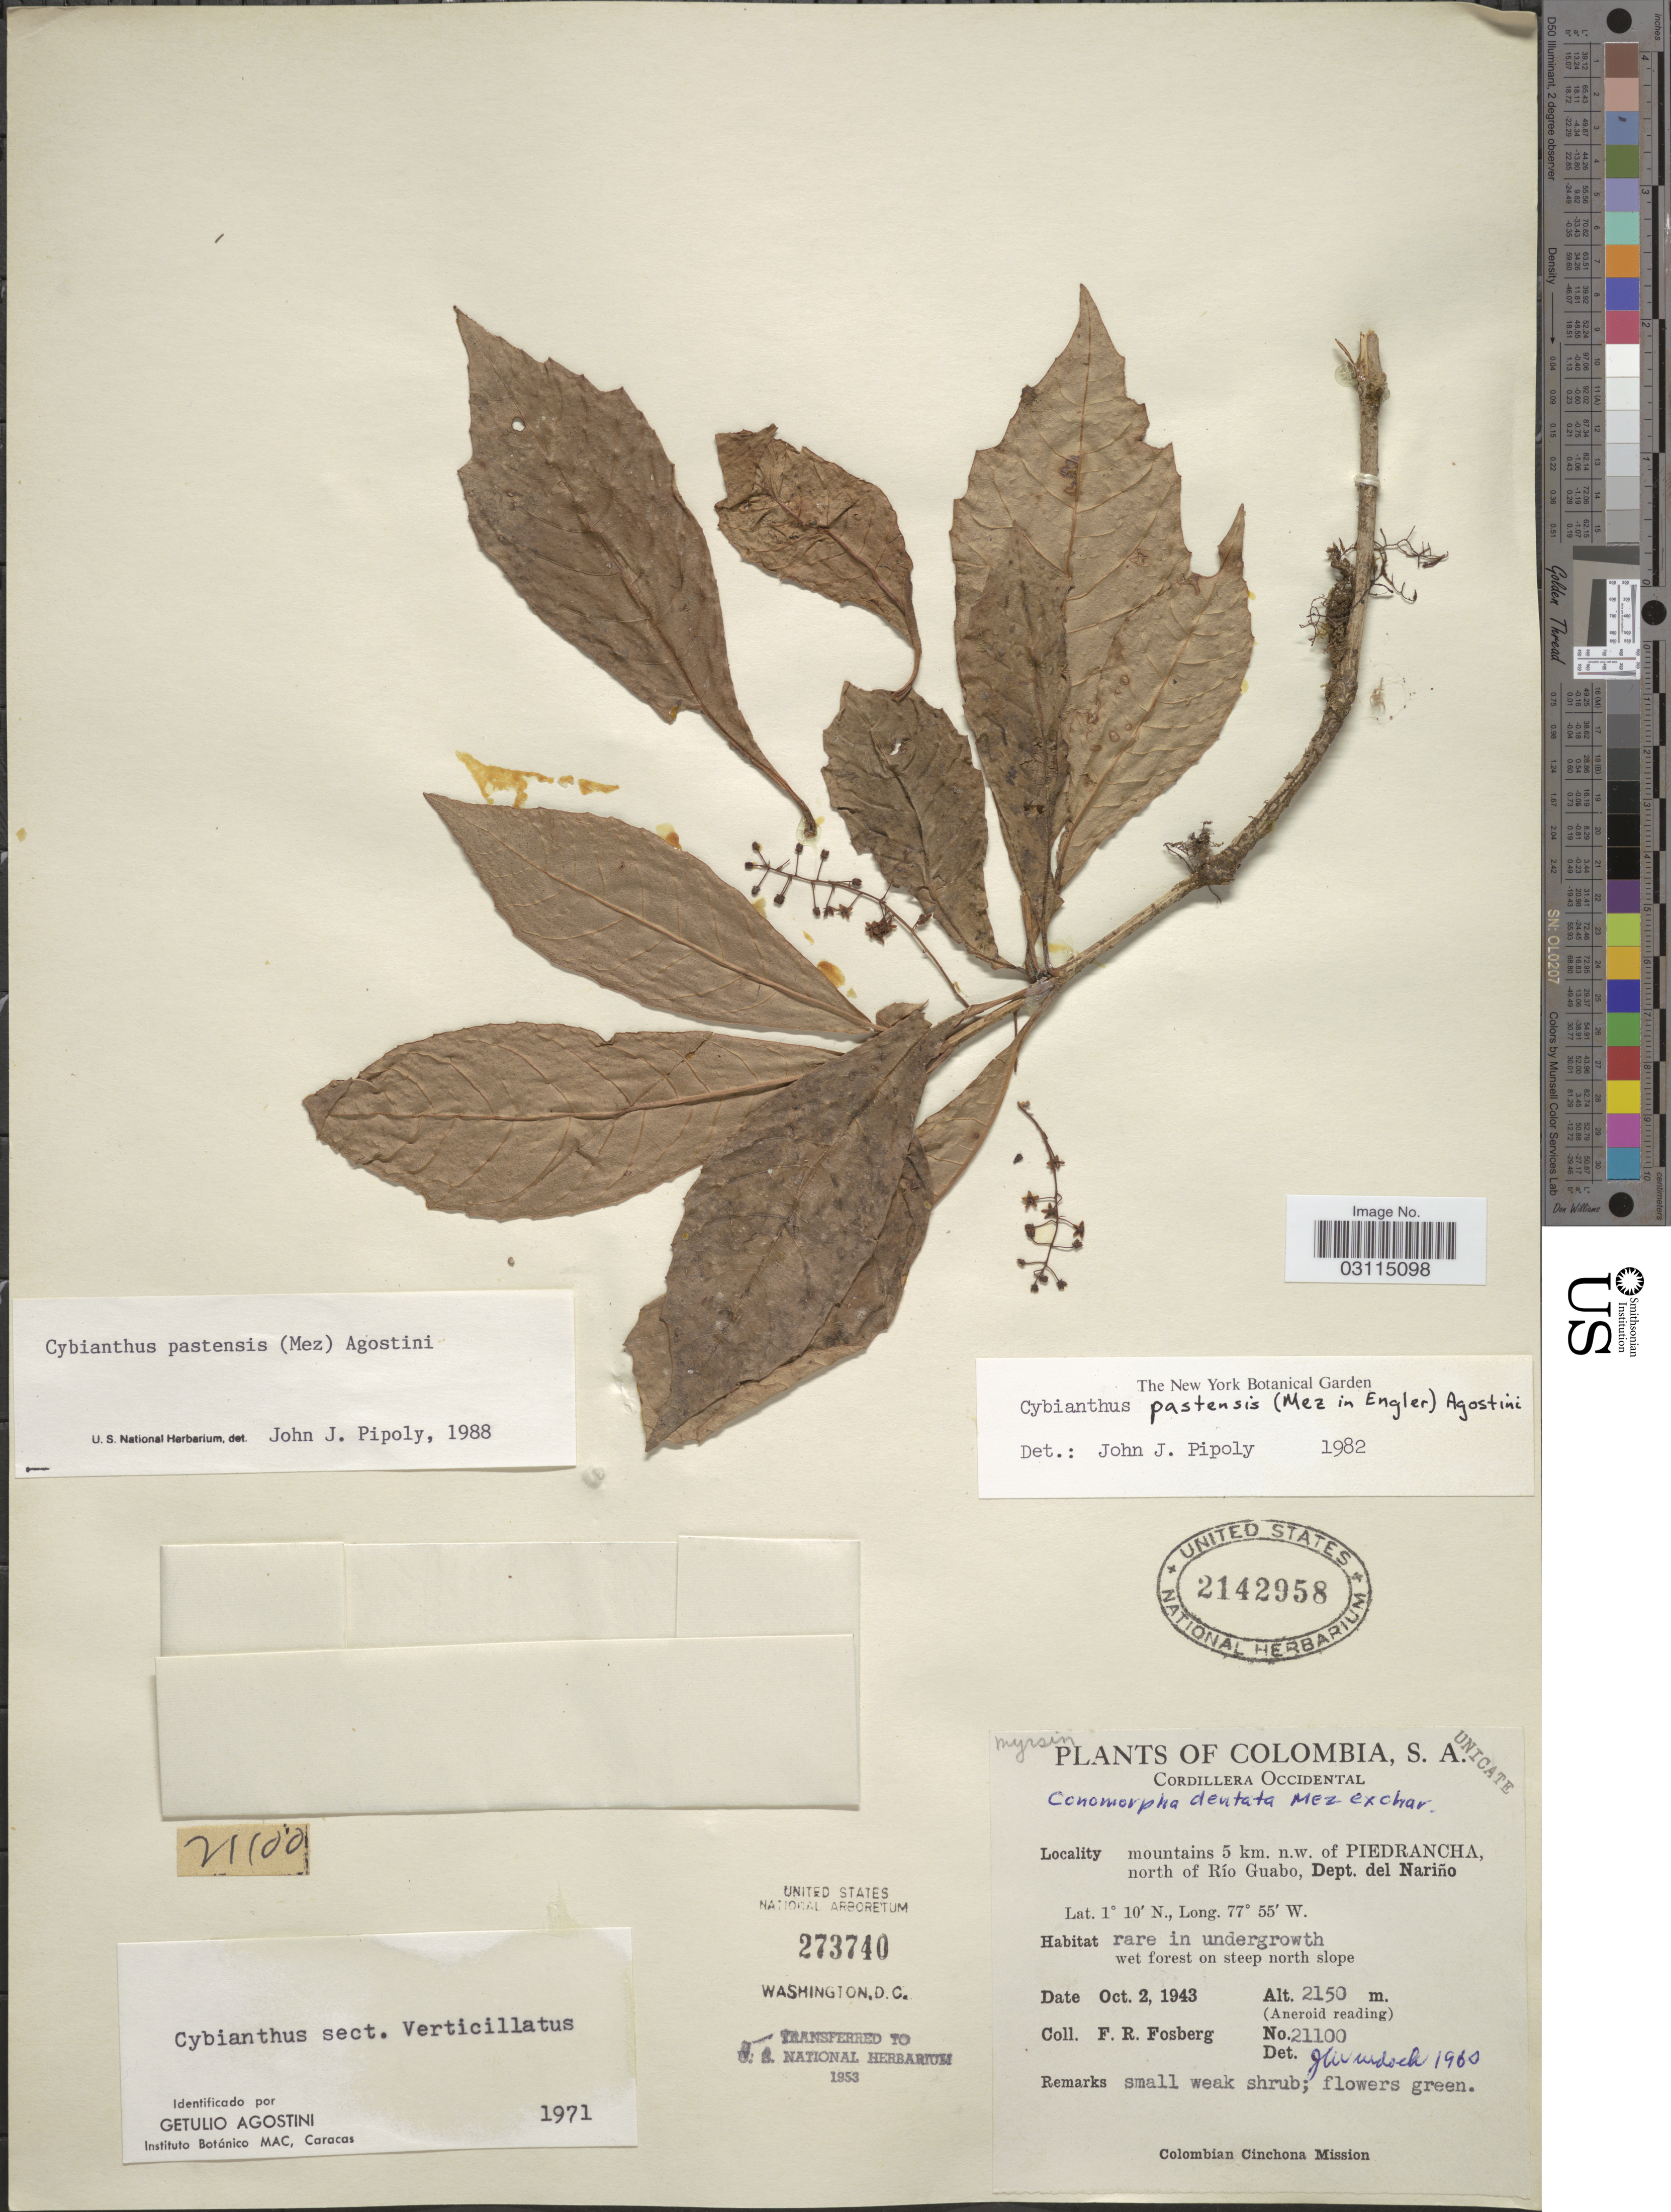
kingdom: Plantae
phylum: Tracheophyta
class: Magnoliopsida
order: Ericales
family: Primulaceae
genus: Cybianthus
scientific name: Cybianthus pastensis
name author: (Mez) G. Agostini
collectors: F. R. Fosberg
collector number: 21100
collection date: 1943-10-02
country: Colombia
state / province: Nariño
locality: Cordillera Occidental, mountains 5 km. n.w. of Piedrancha, north of Río Guabo, Dept. del Nariño.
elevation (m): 2150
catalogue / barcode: US 2142958